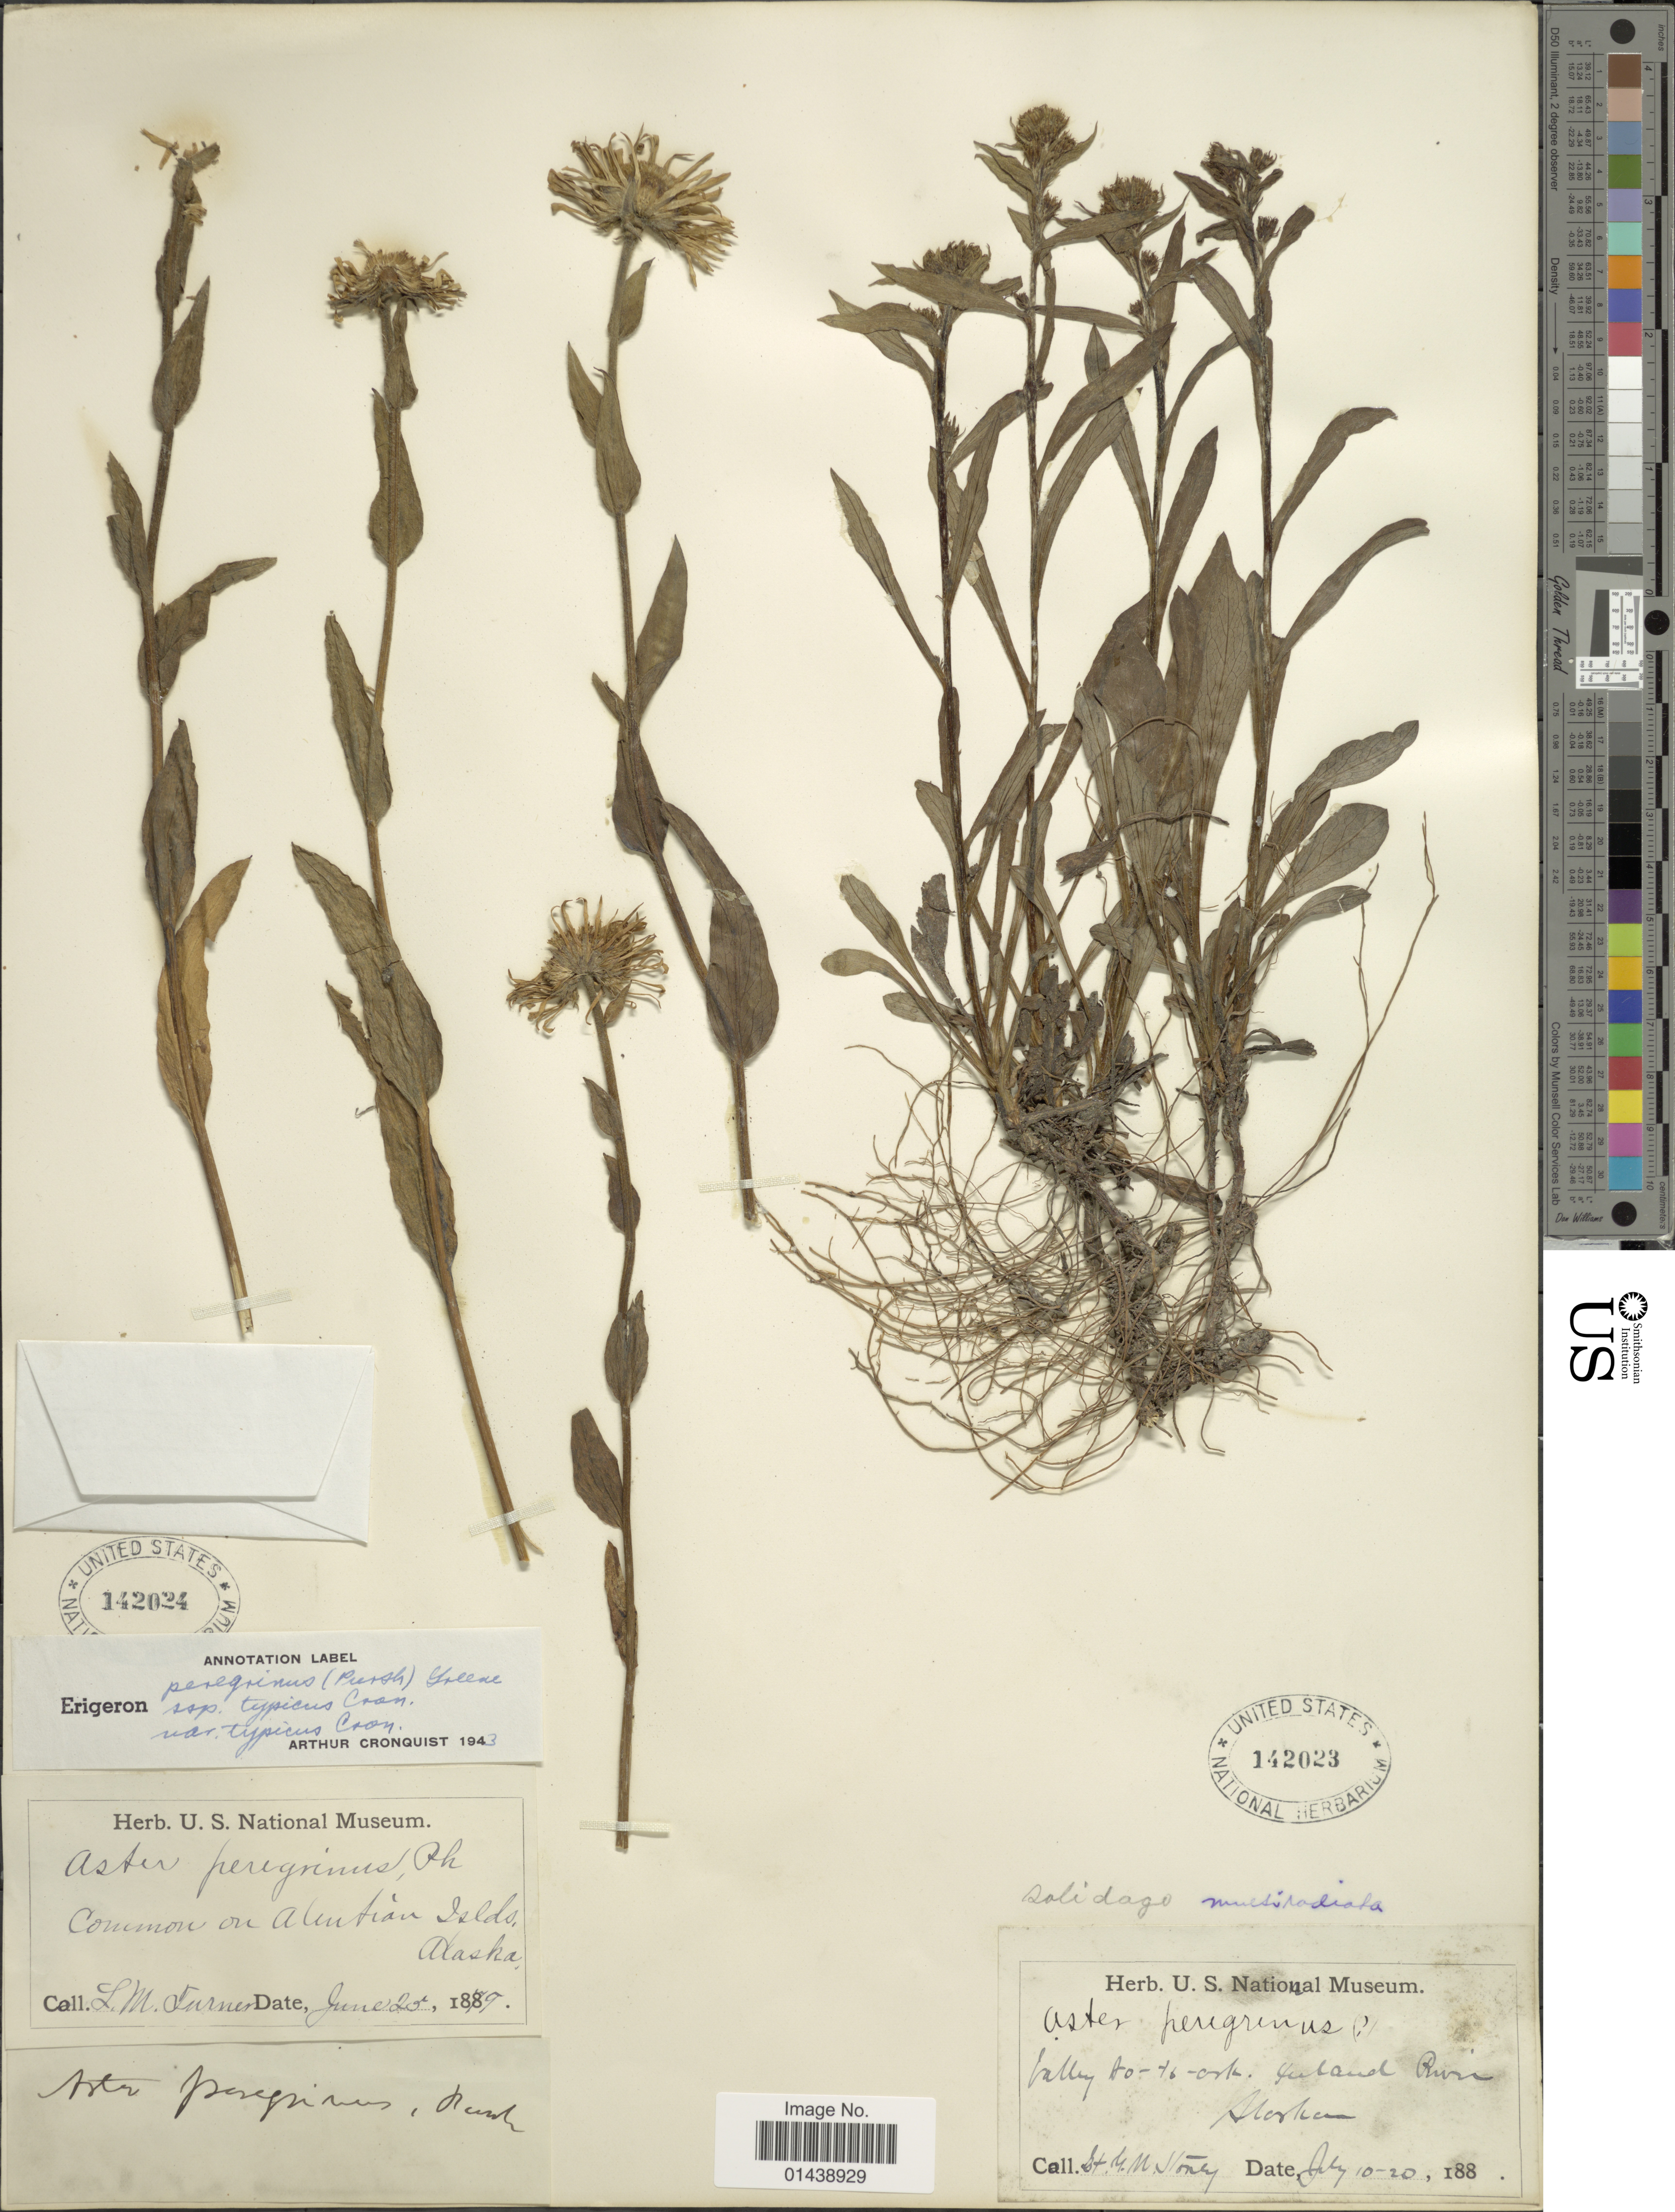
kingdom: Plantae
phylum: Tracheophyta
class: Magnoliopsida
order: Asterales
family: Asteraceae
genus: Erigeron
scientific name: Erigeron peregrinus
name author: (Banks ex Pursh) Greene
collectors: G. Stoney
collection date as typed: Transcribed d/m/y: 10/7/20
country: United States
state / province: Alaska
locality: Valley No-to-ark. Inland River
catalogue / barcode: US 142023